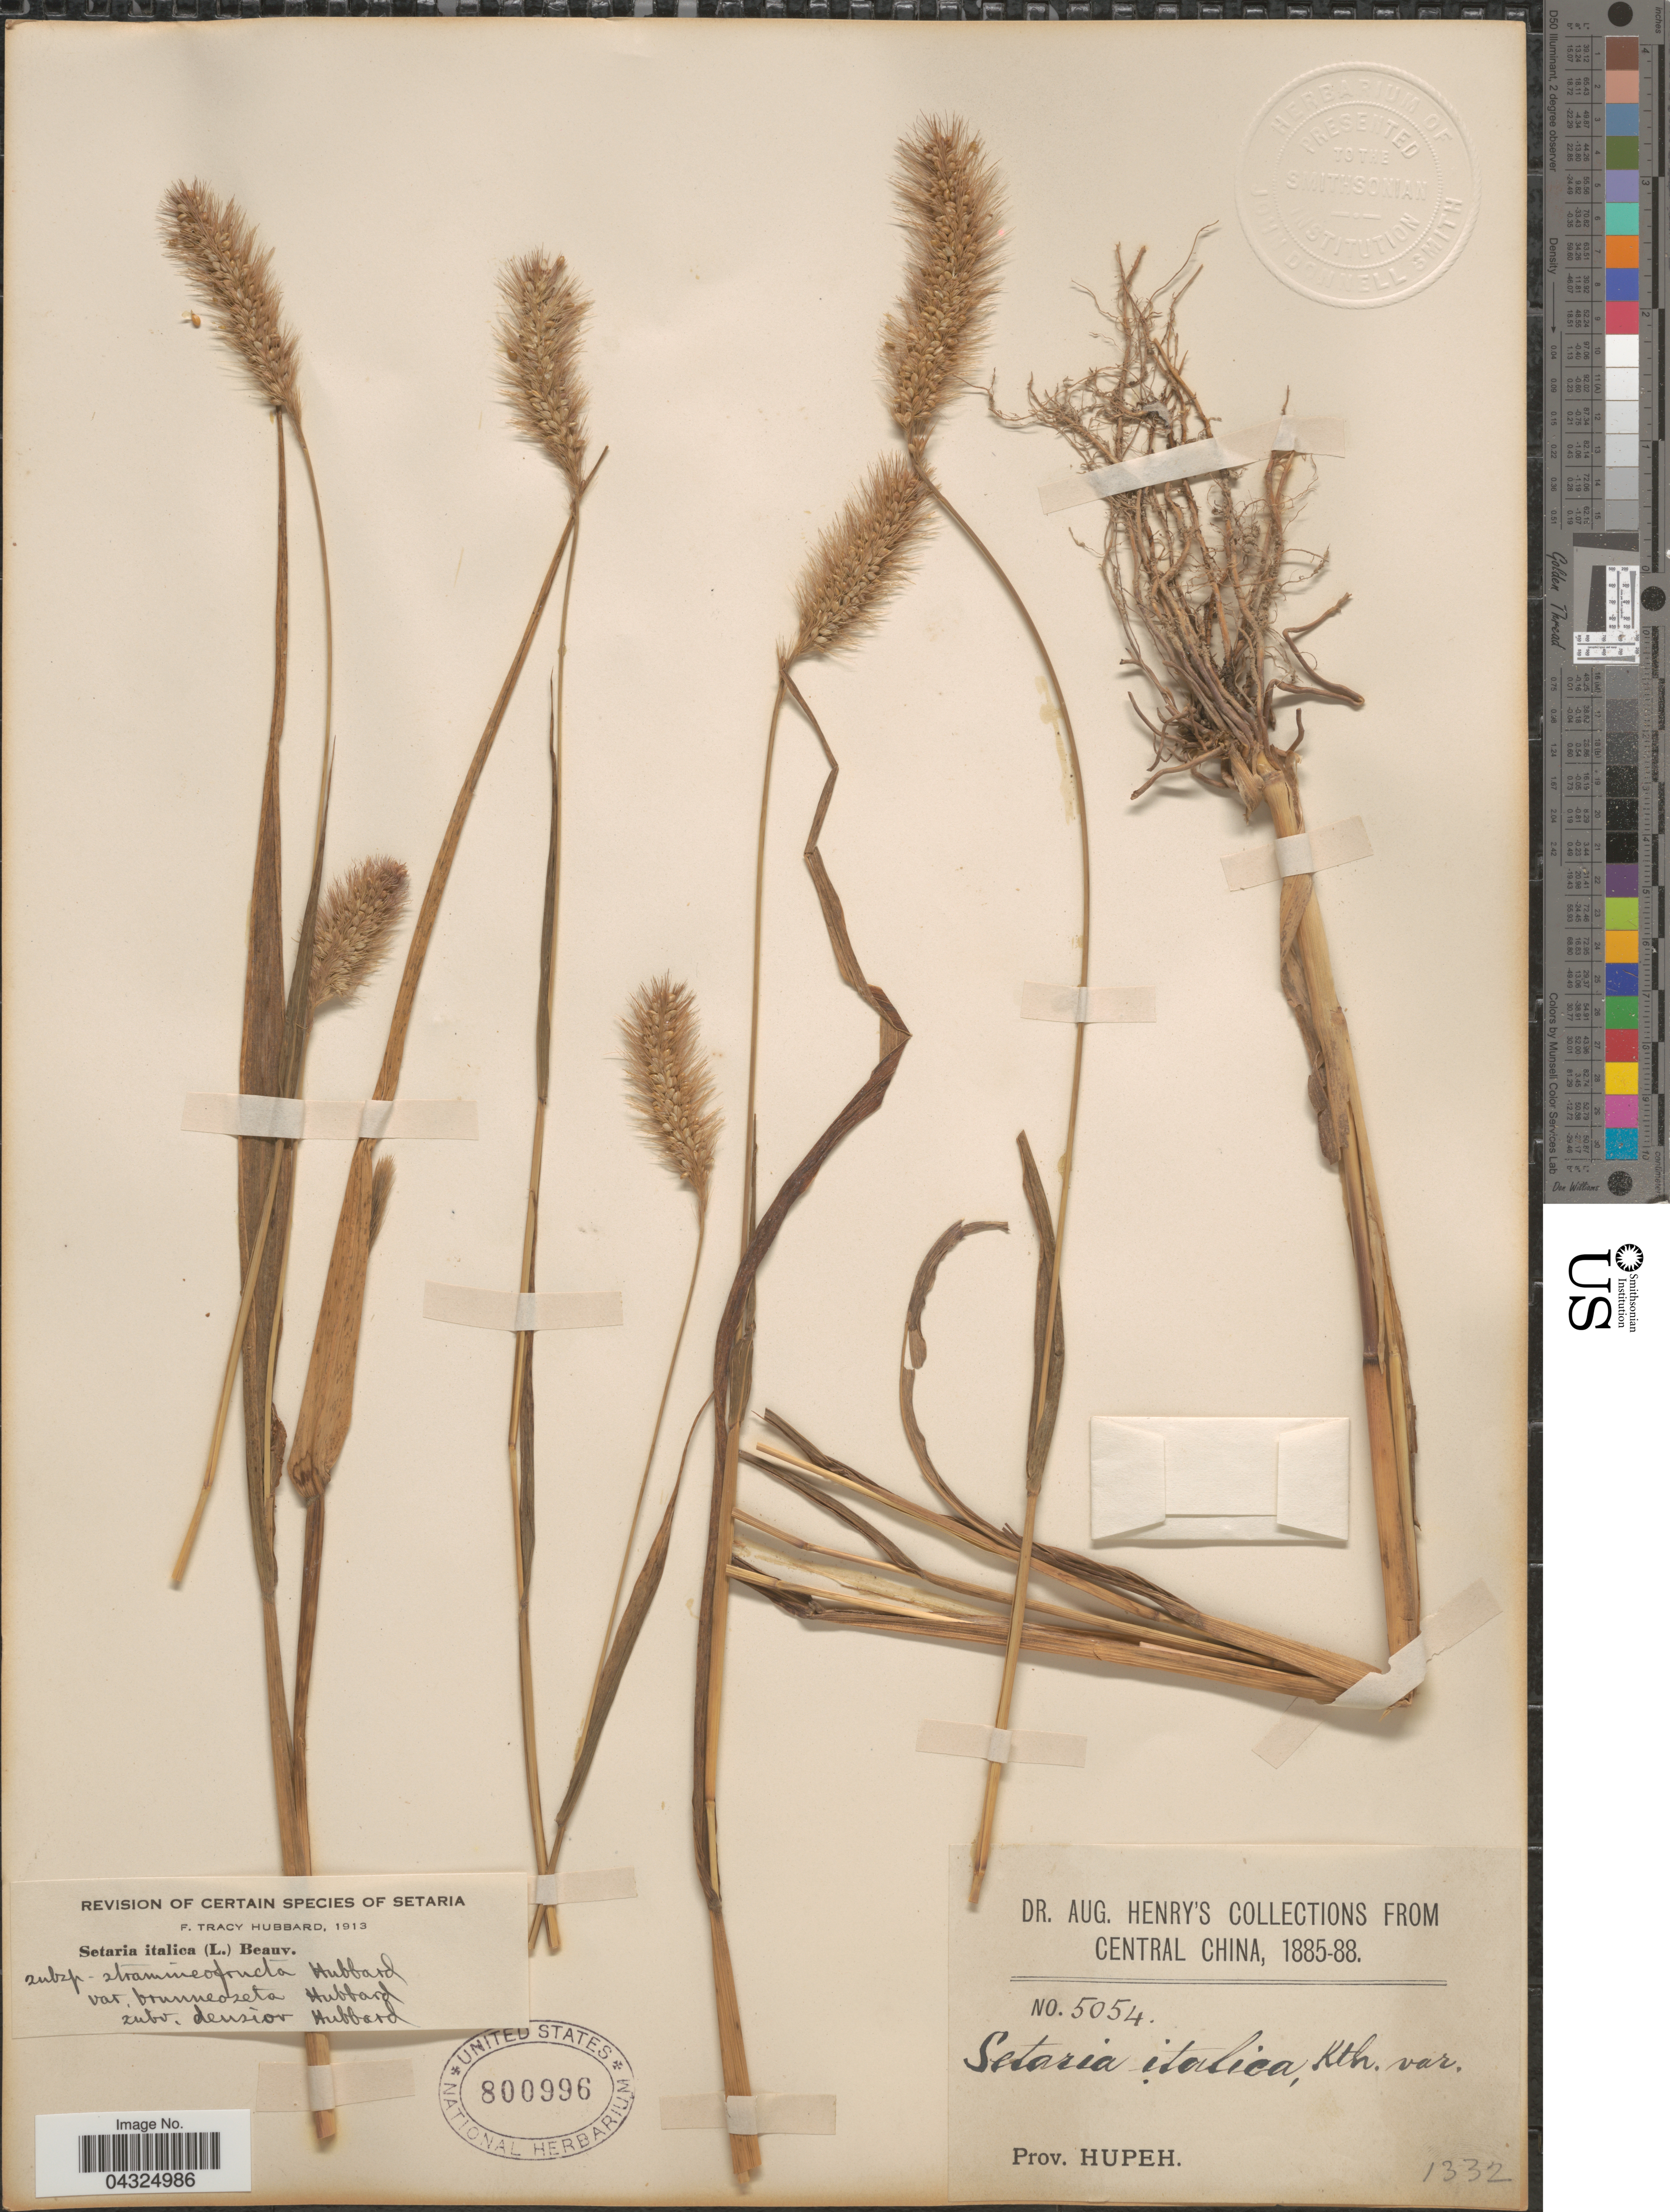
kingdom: Plantae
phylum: Tracheophyta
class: Liliopsida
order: Poales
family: Poaceae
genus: Setaria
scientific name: Setaria italica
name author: (L.) P. Beauv.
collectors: A. Henry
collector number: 5054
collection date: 1885/1888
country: China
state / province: Hubei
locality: Prov. Hupeh.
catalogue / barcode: US 800996